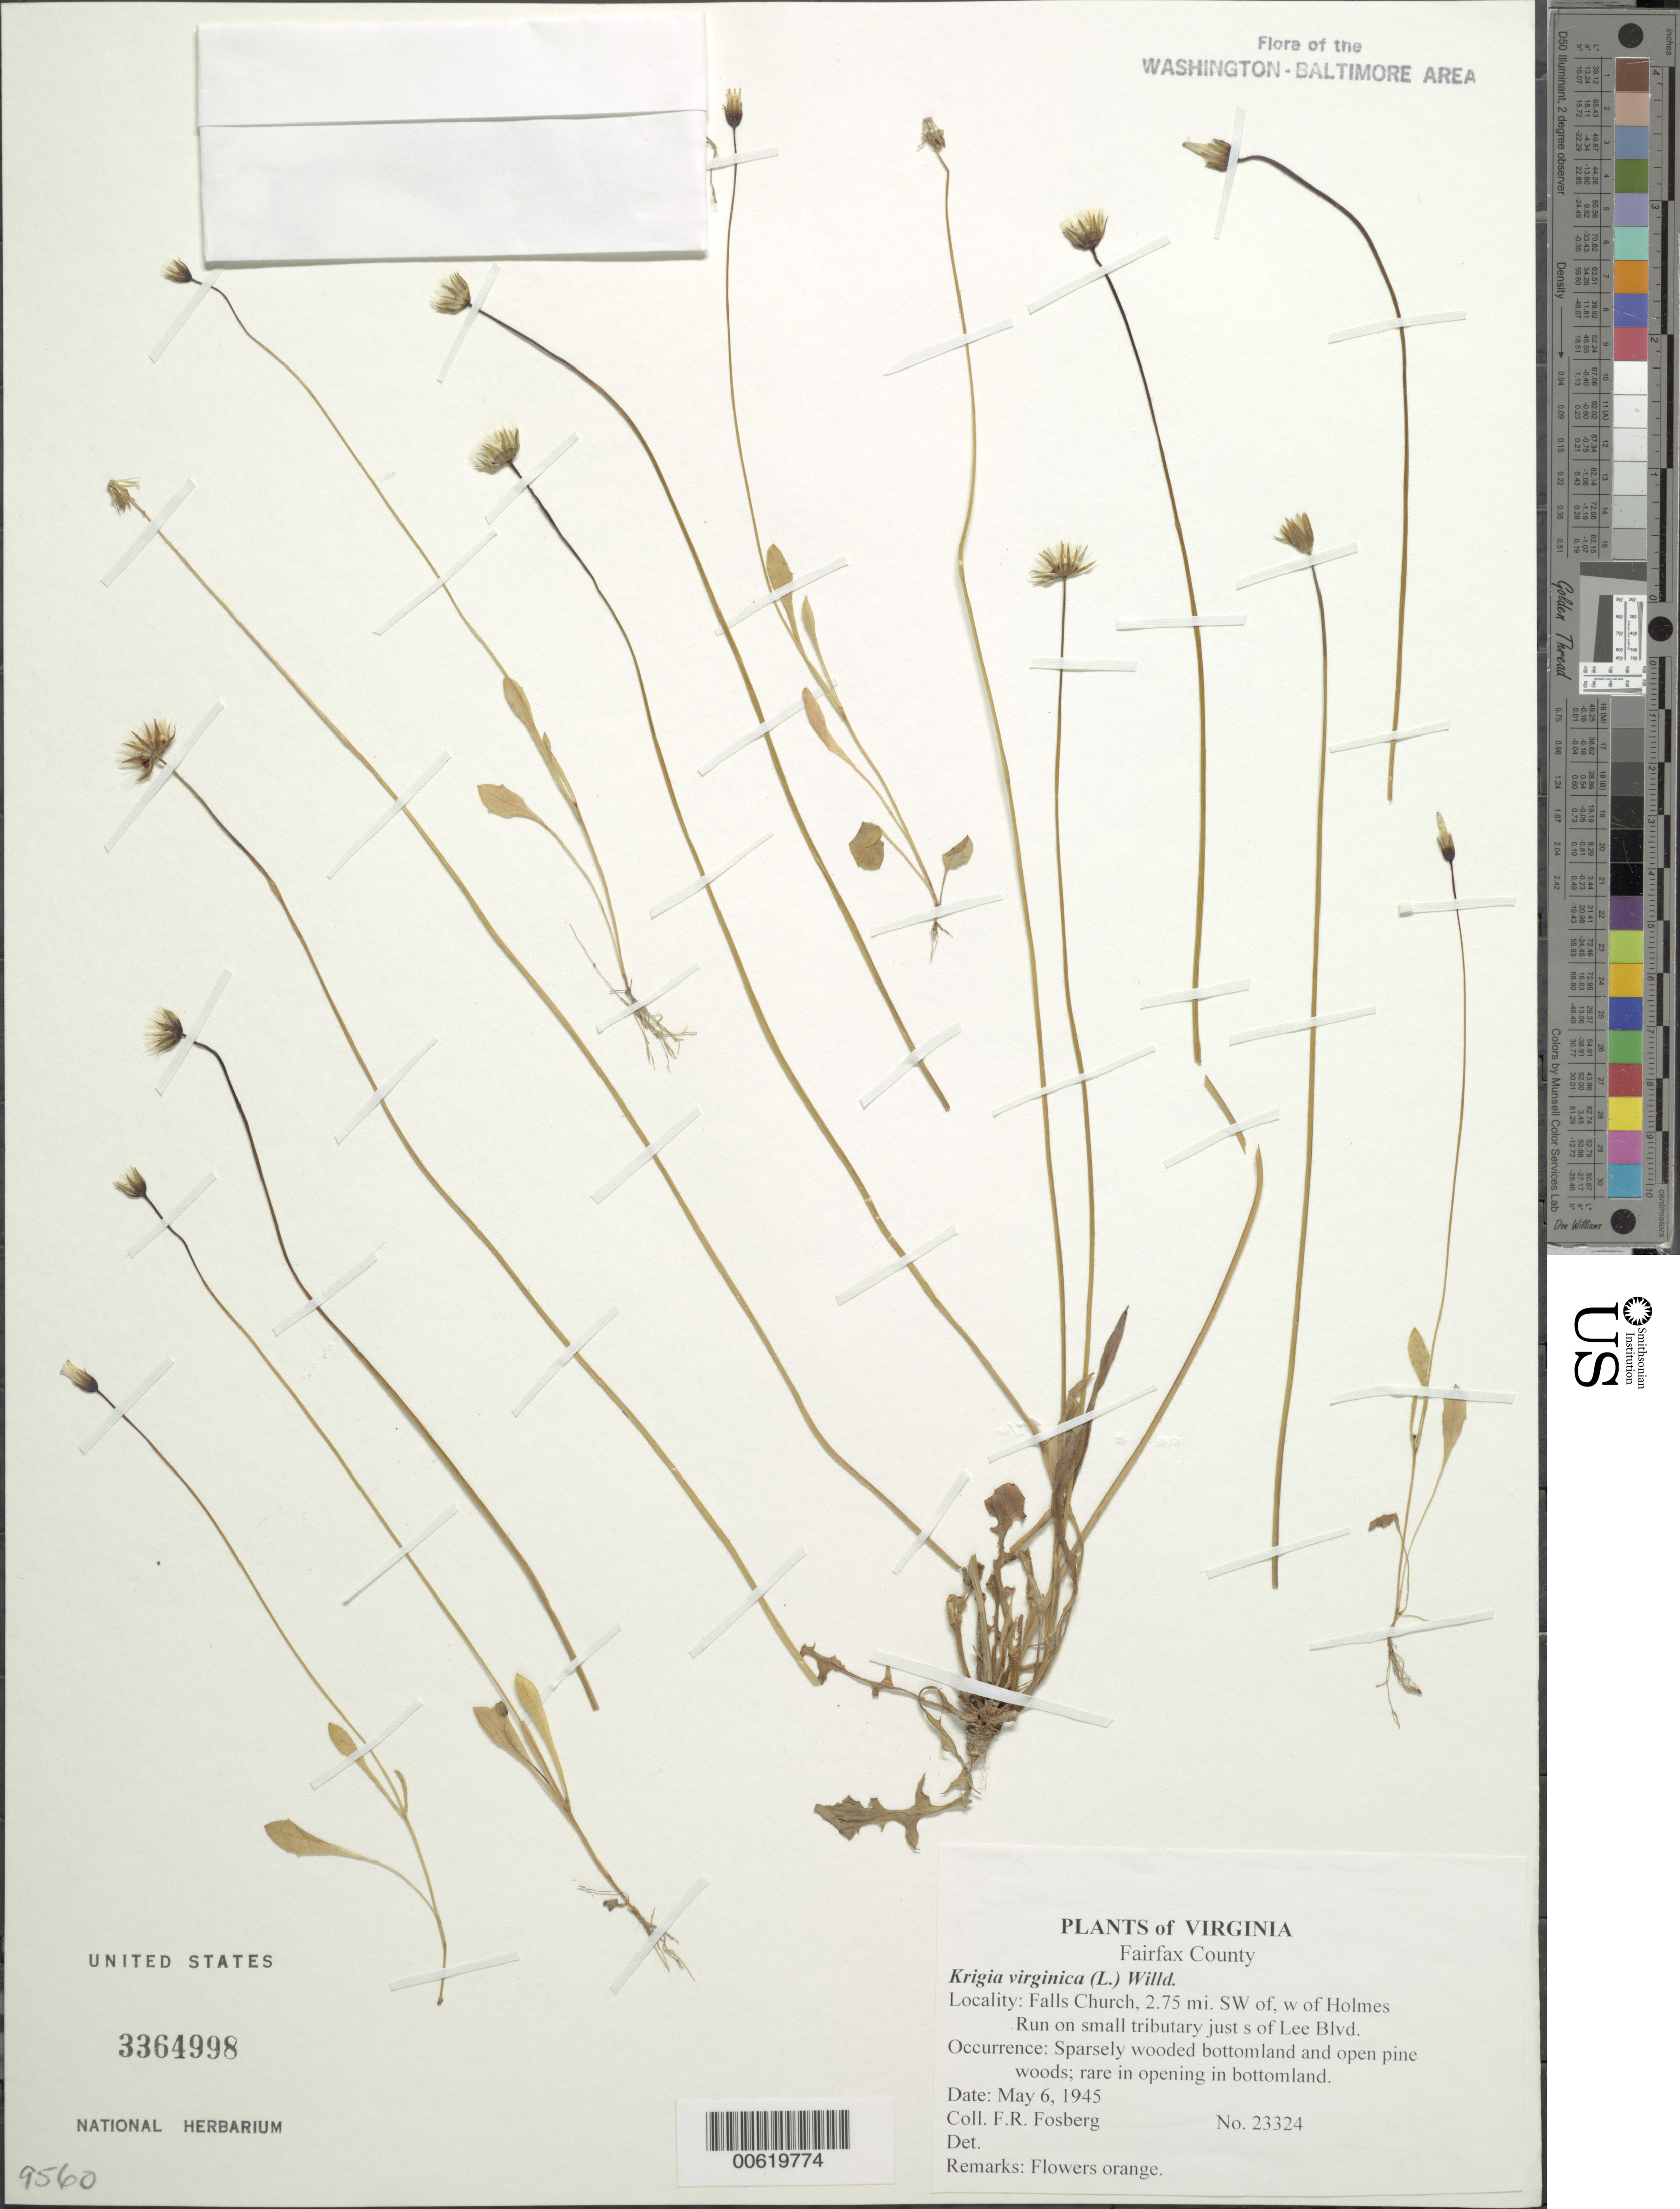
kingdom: Plantae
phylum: Tracheophyta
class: Magnoliopsida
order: Asterales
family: Asteraceae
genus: Krigia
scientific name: Krigia virginica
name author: (L.) Willd.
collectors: F. R. Fosberg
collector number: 23324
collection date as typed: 06 May 1945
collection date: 1945-05-06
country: United States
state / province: Virginia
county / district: Fairfax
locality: Falls Church, 2.75 mi. SW of, W of Holmes Run on small tributary just S of Lee Blvd.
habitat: Sparsely wooded bottomland and open pine woods; rare in opening in bottomland.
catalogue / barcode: US 3364998